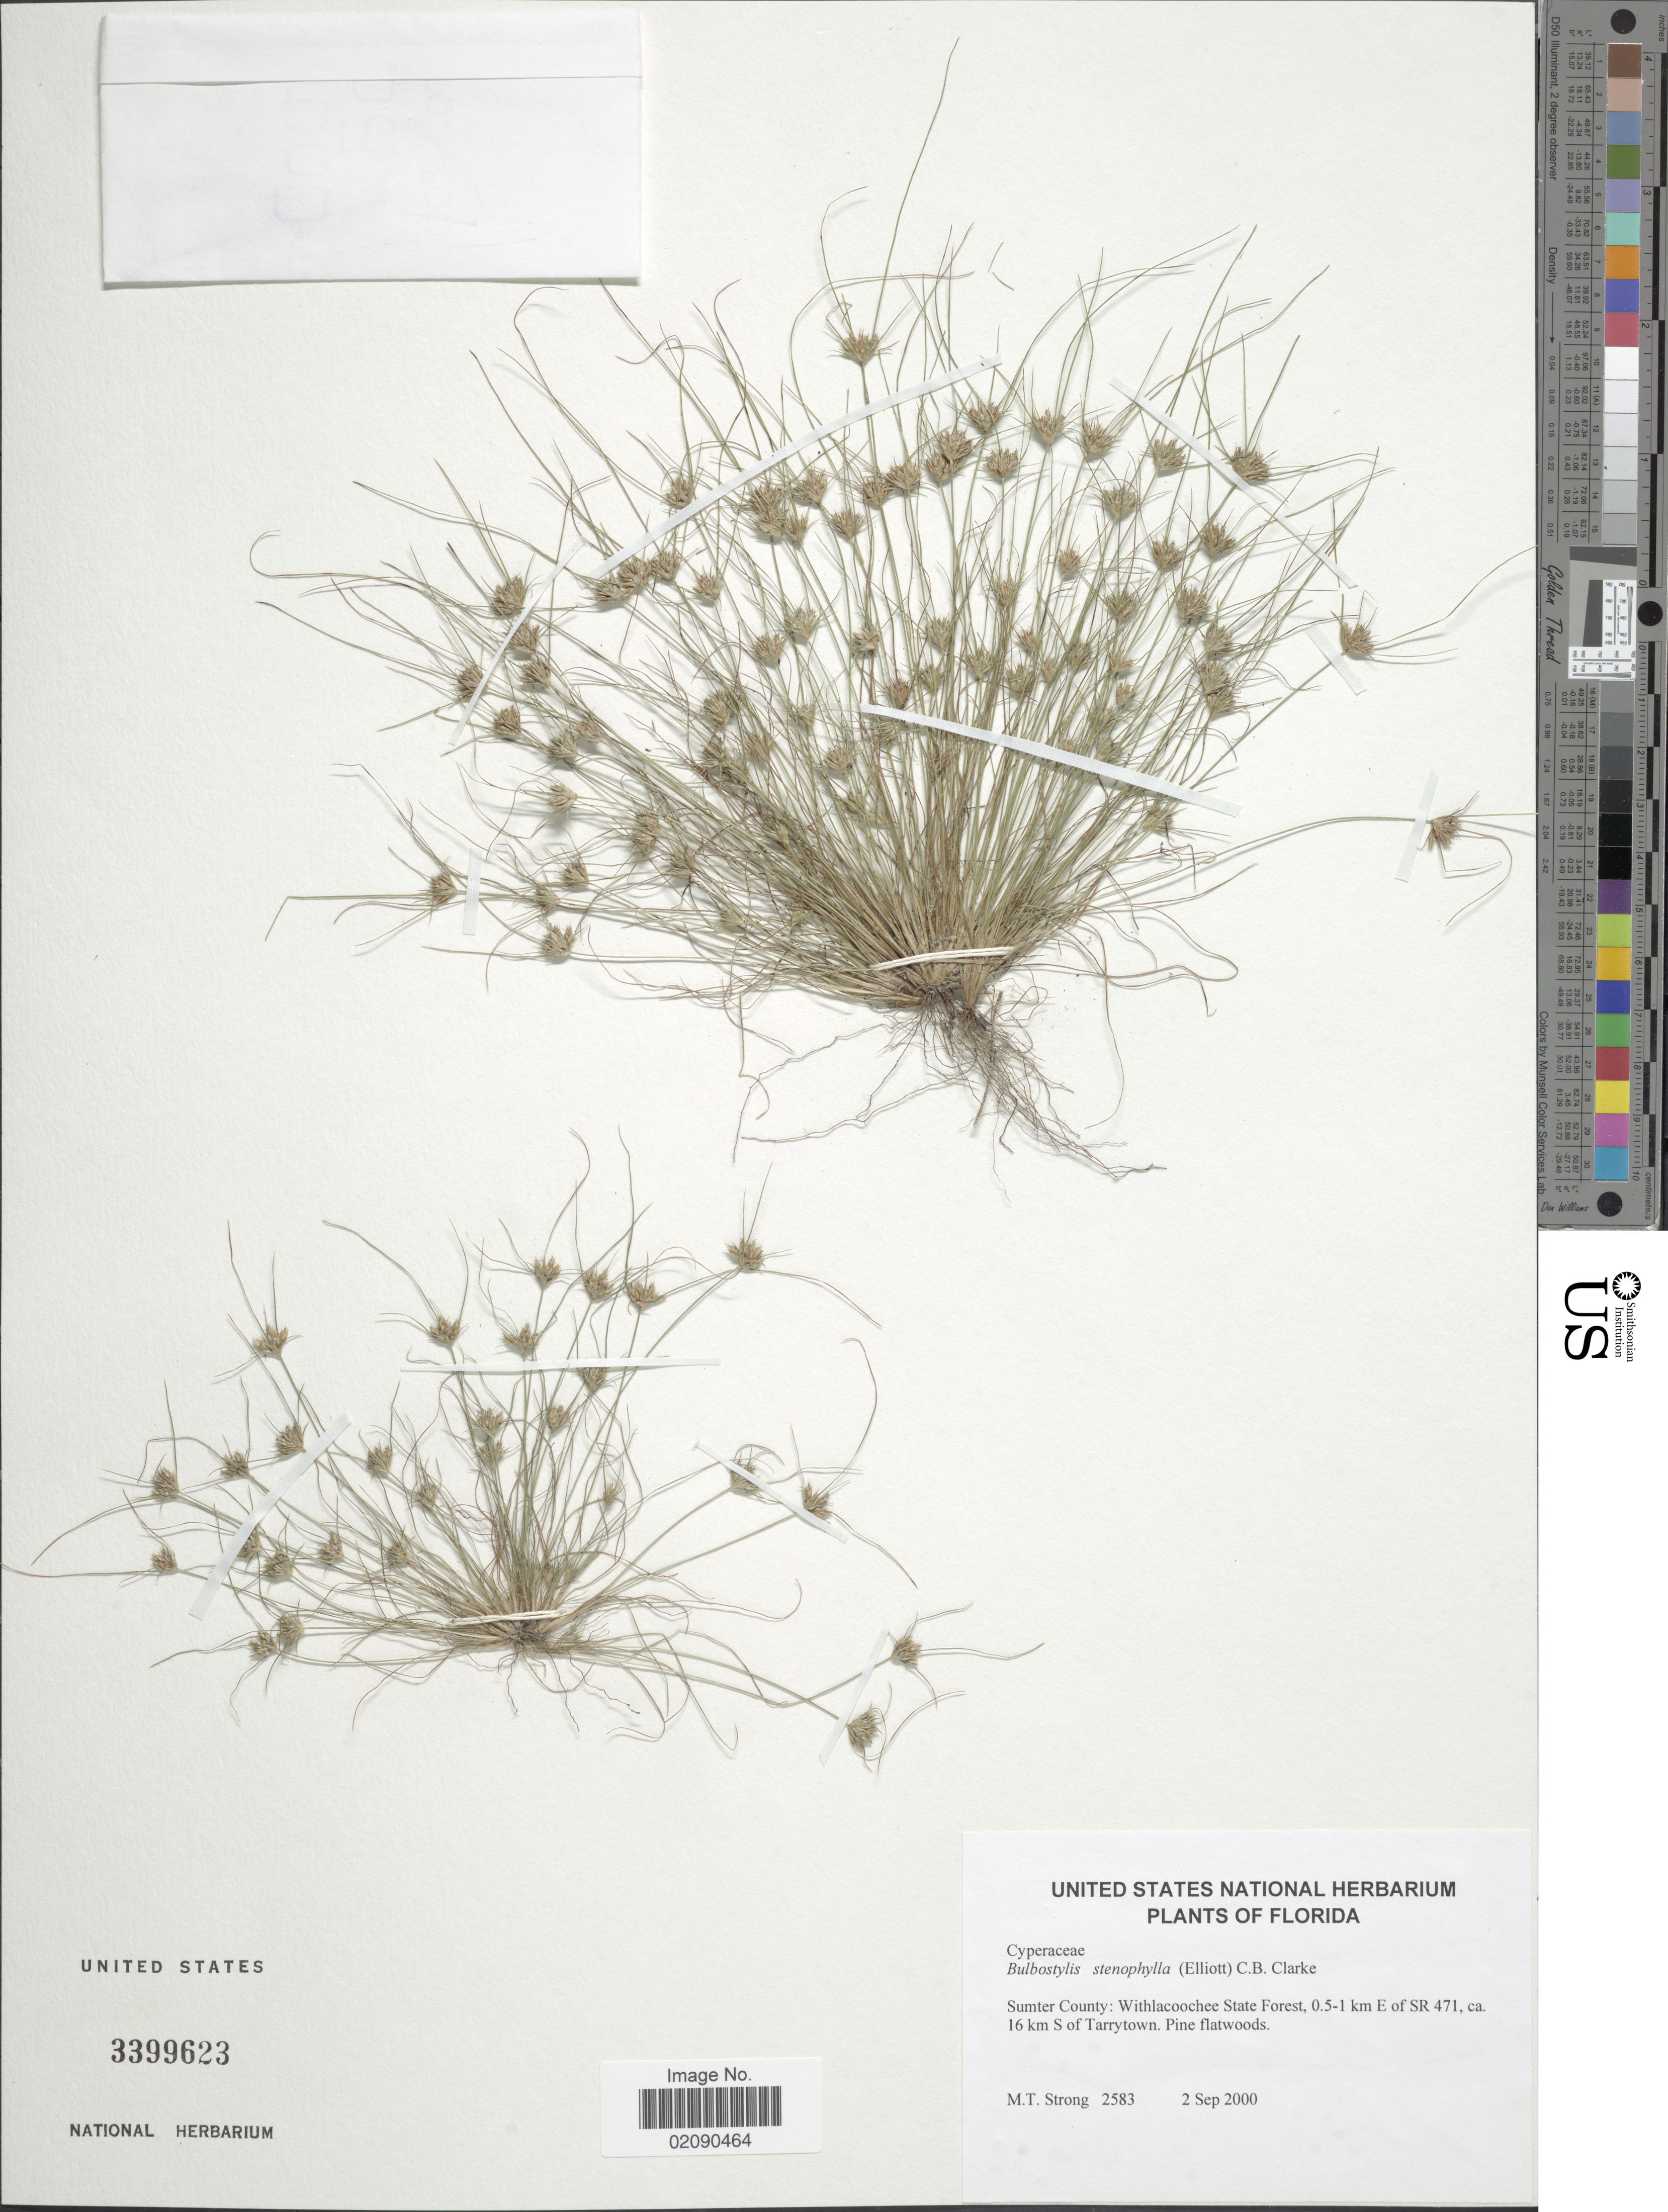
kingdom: Plantae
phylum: Tracheophyta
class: Liliopsida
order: Poales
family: Cyperaceae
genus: Bulbostylis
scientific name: Bulbostylis stenophylla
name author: (Elliott) C.B. Clarke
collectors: M. T. Strong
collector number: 2583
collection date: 2000-09-02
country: United States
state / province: Florida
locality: Sumter County: Withlacoochee State Forest, 0.5-1 km E of SR 471, ca 16 km S of Tarrytown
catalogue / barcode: US 3399623